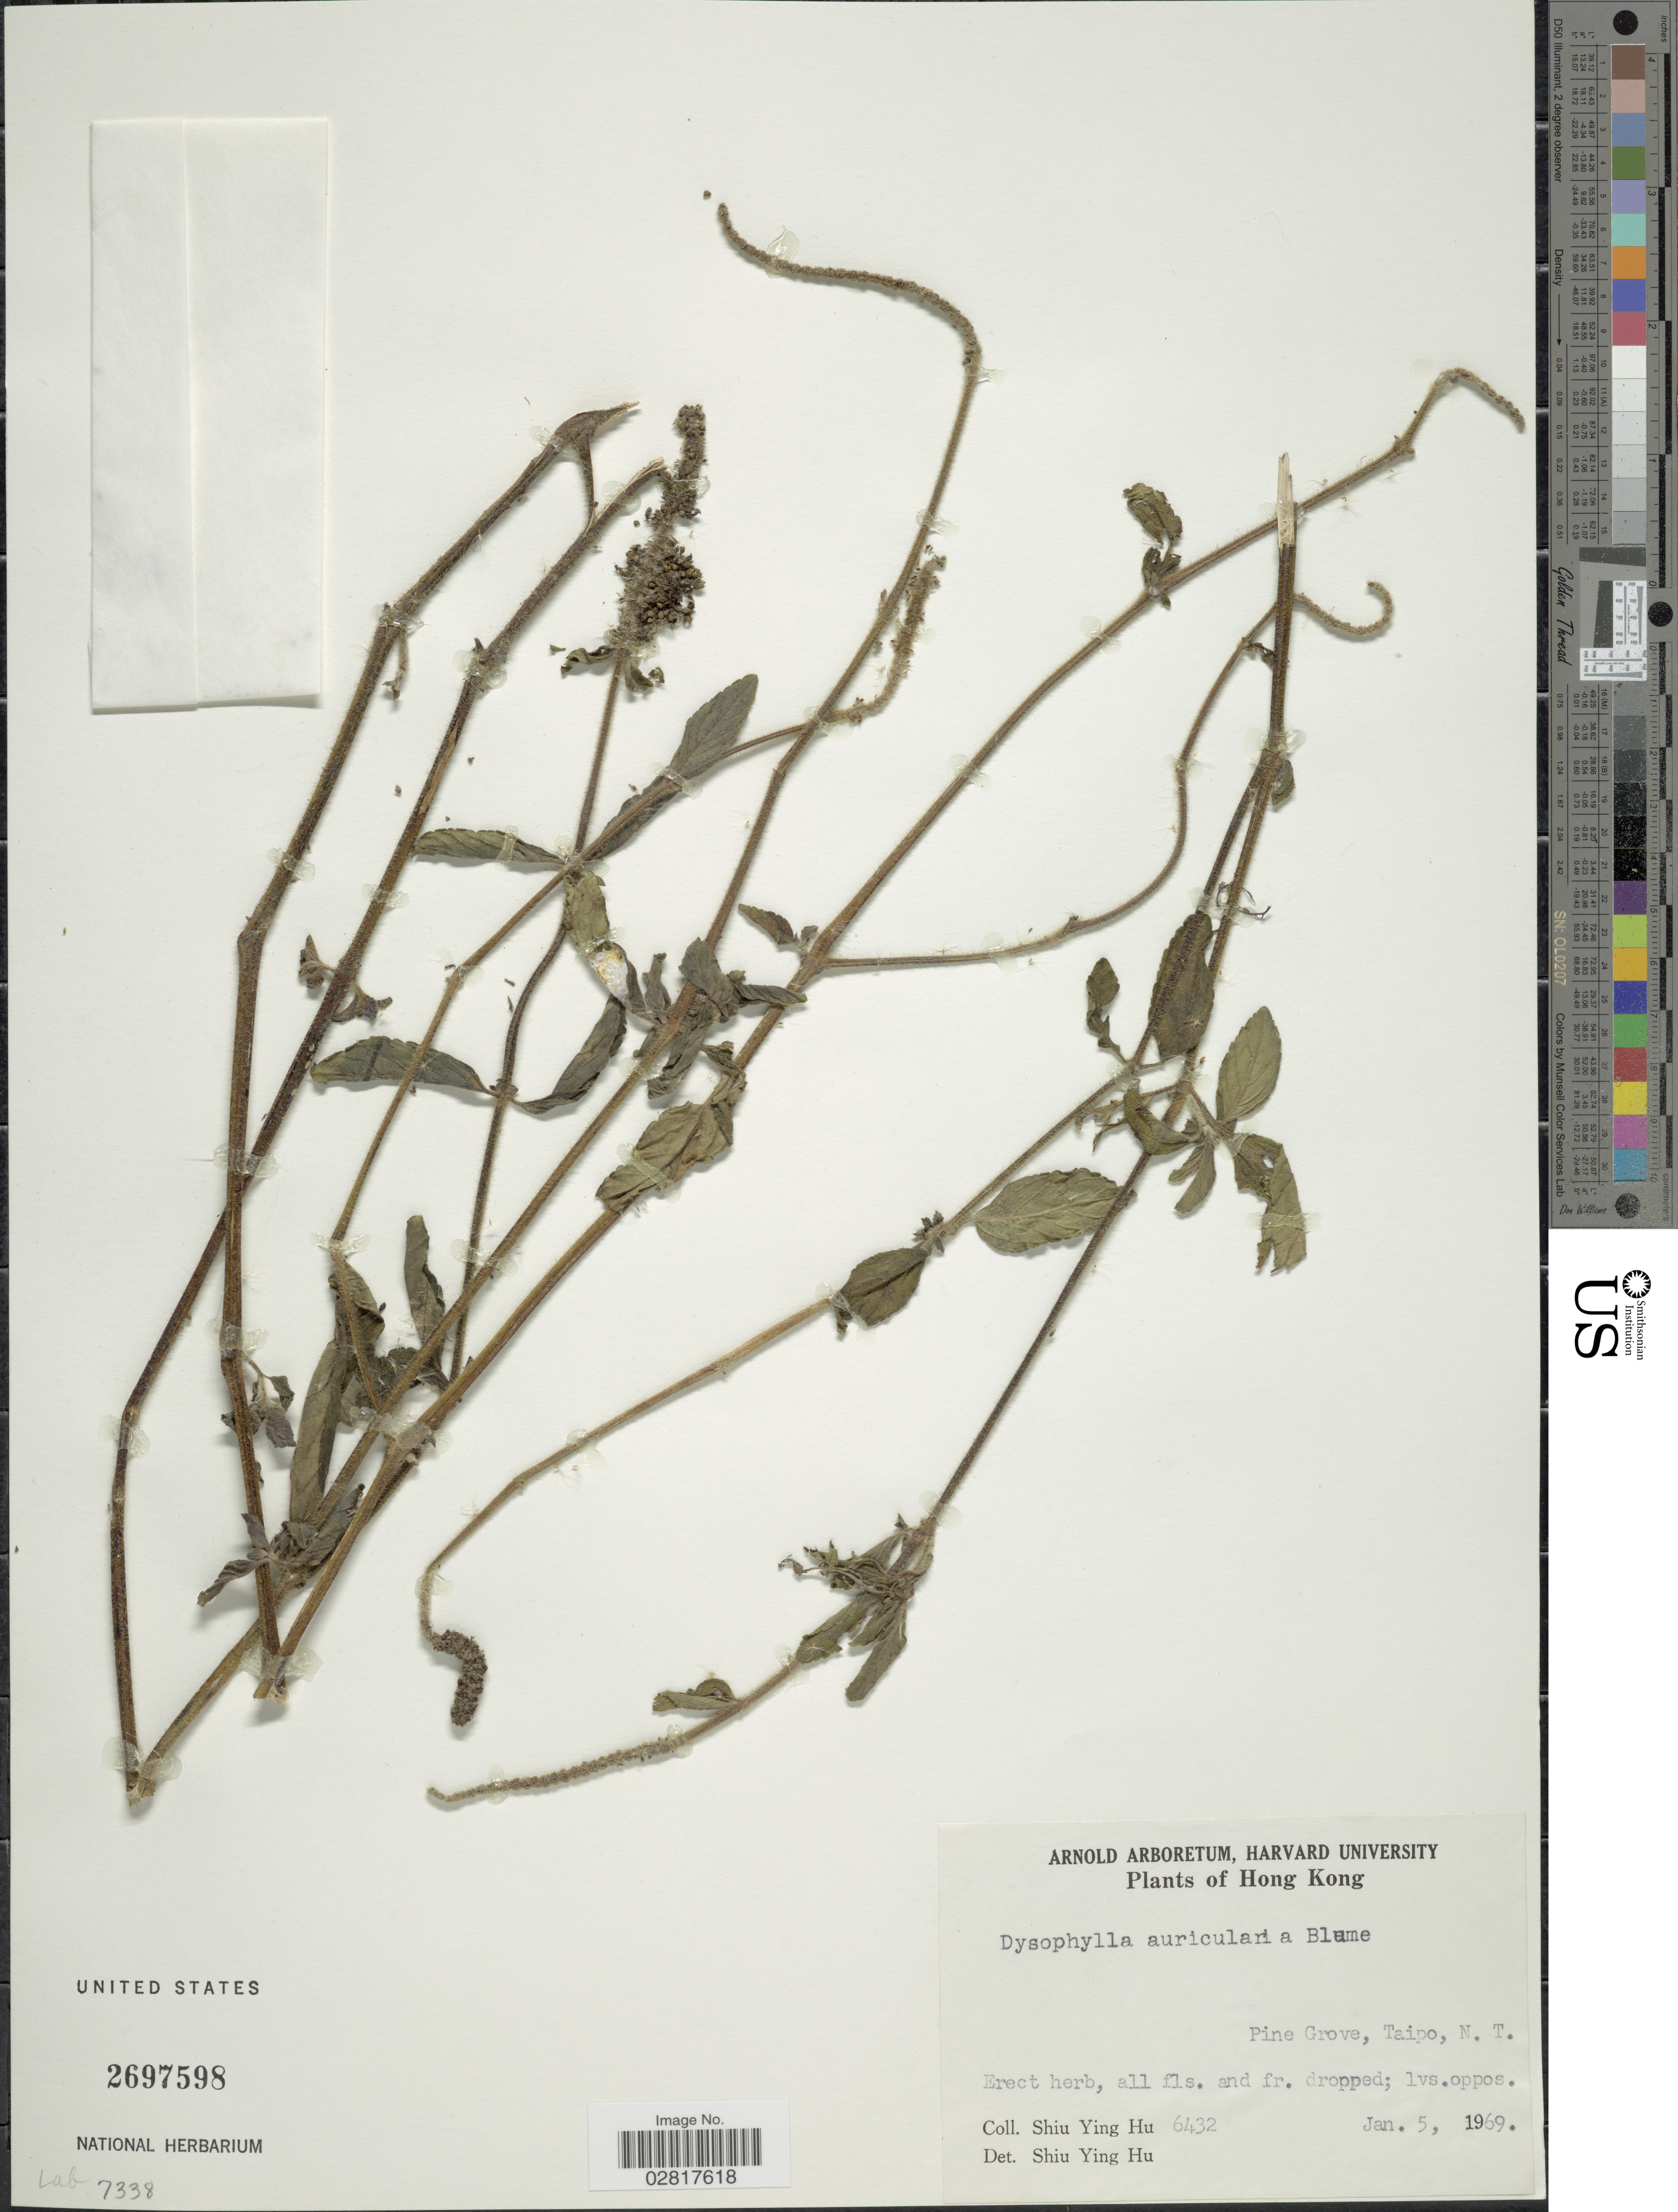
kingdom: Plantae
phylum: Tracheophyta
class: Magnoliopsida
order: Lamiales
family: Lamiaceae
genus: Pogostemon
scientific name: Pogostemon auricularius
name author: (L.) Hassk.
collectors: S. Y. Hu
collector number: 6432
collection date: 1969-01-05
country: China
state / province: Hong Kong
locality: Pine Grove, Taipo, N.T.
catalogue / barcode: US 2697598